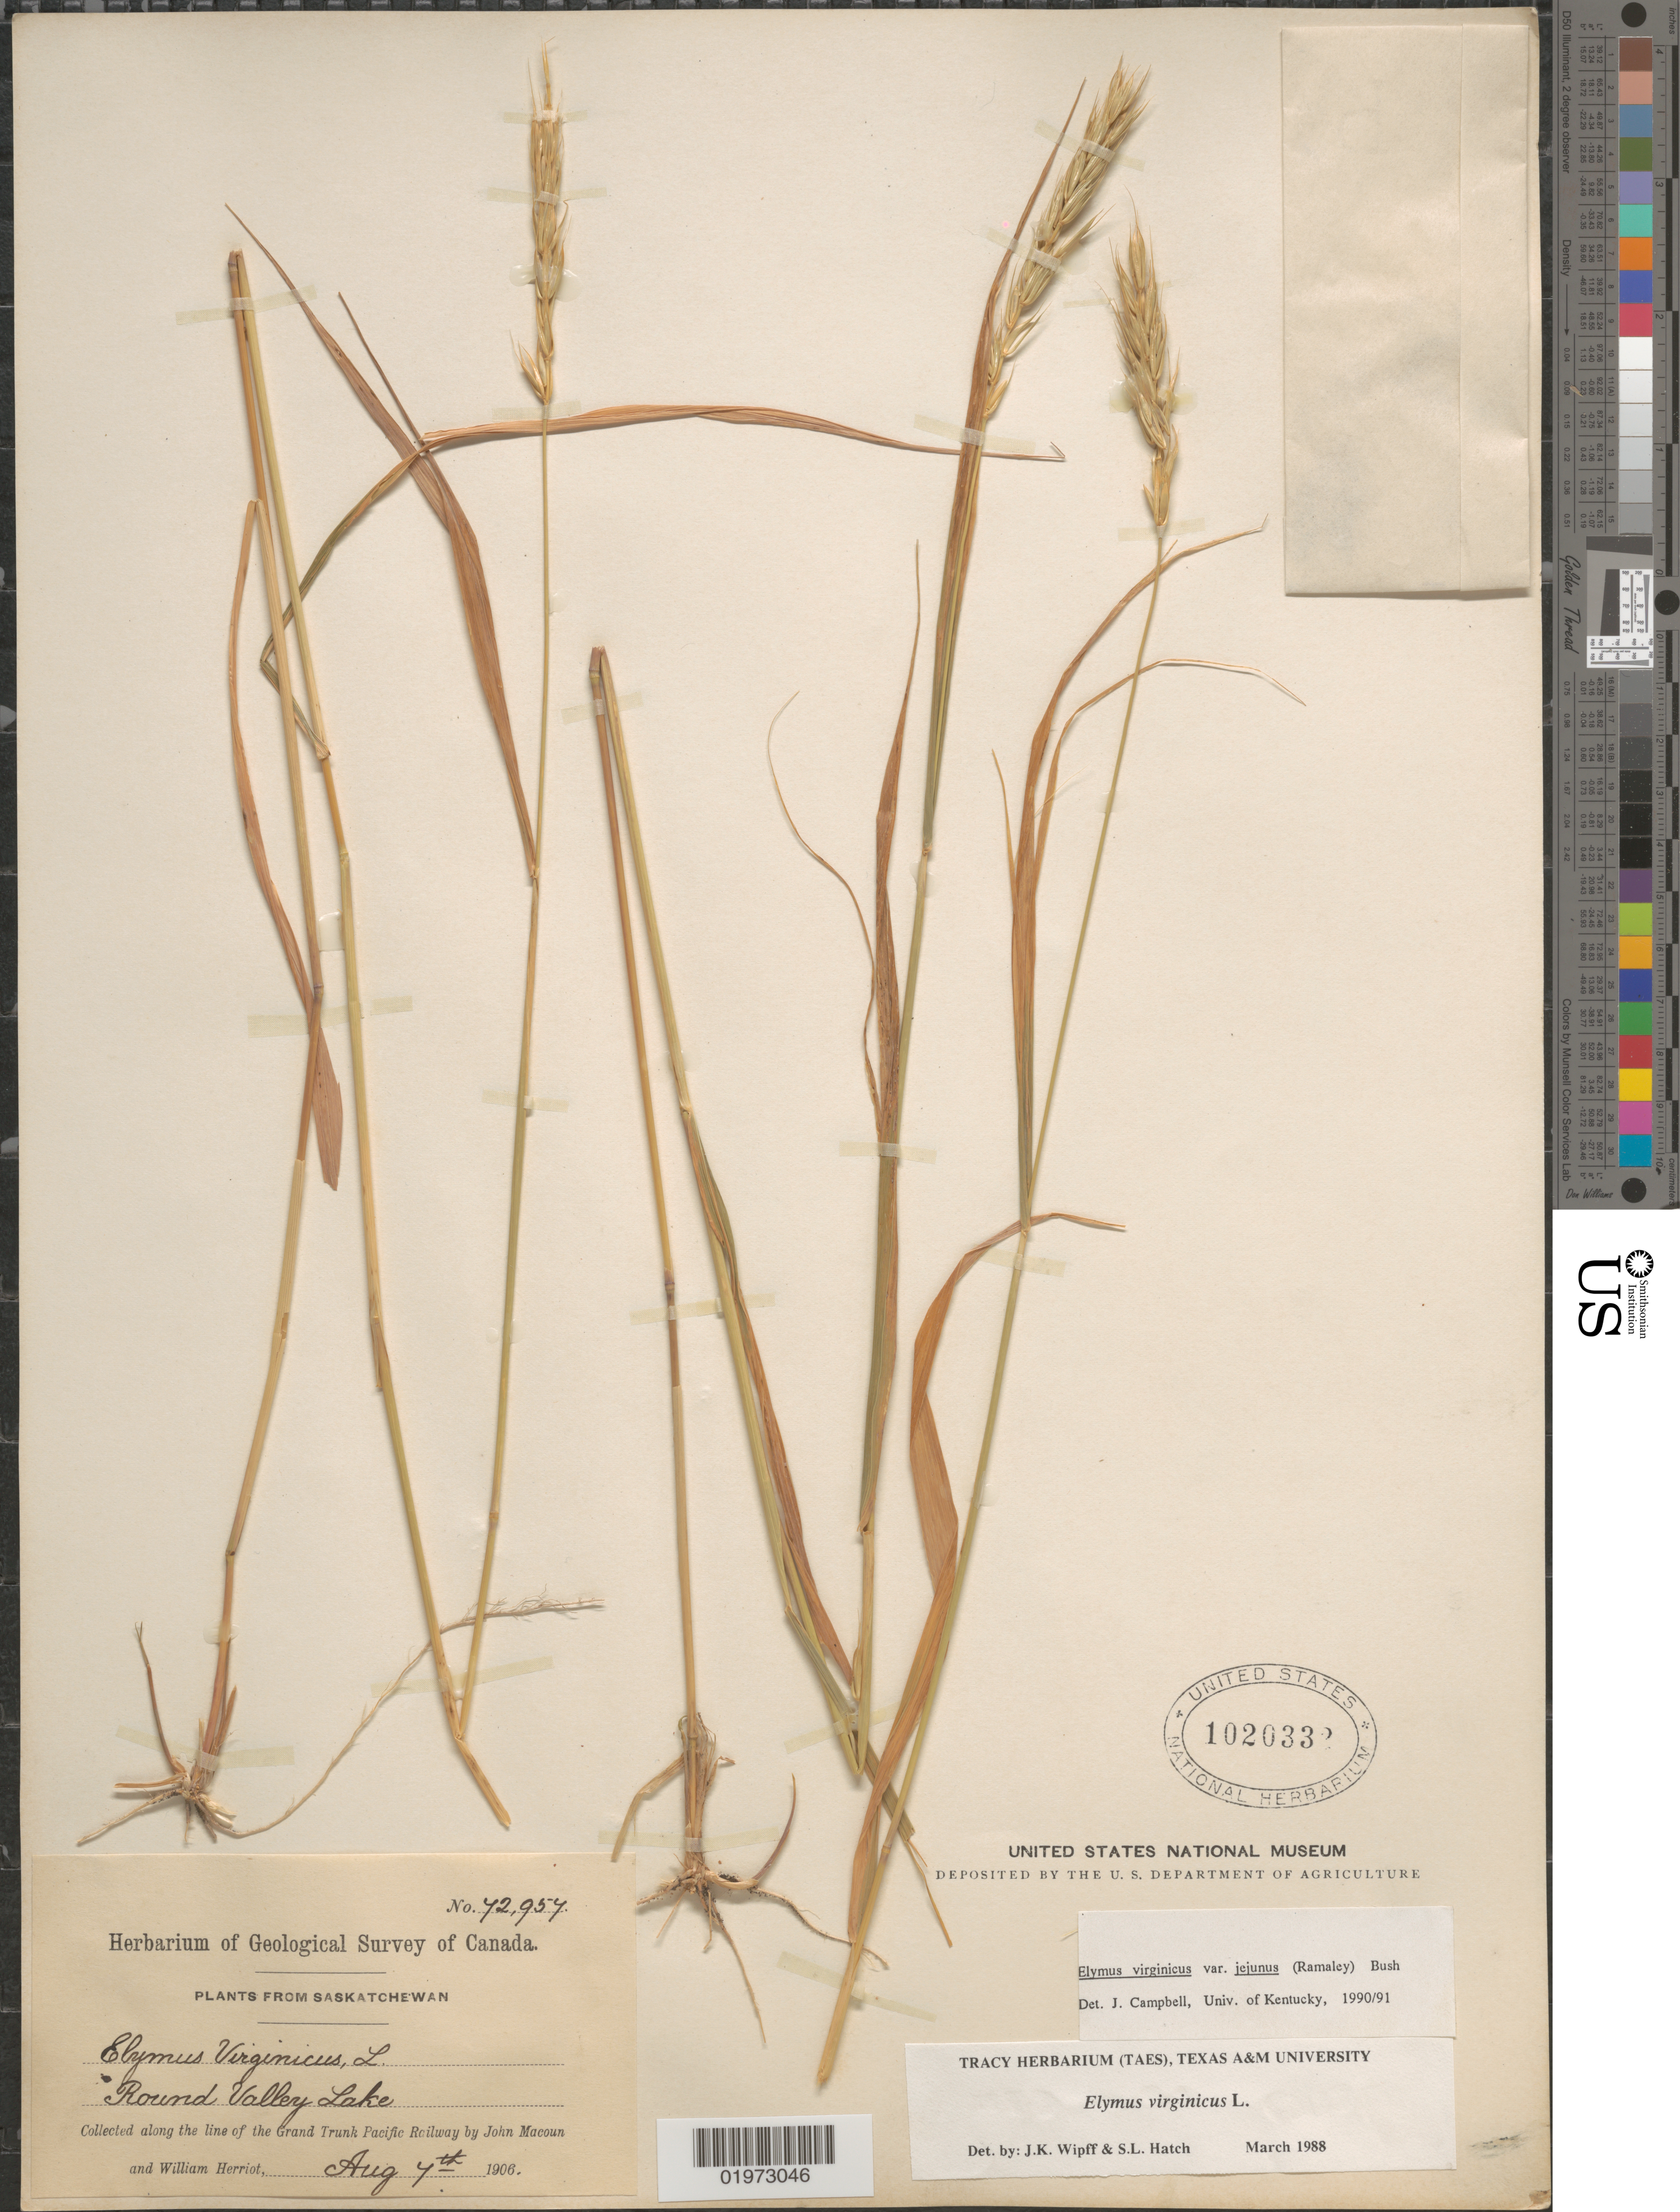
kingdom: Plantae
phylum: Tracheophyta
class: Liliopsida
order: Poales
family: Poaceae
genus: Elymus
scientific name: Elymus virginicus var. virginicus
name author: L.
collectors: J. Macoun & W. Herriot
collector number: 72957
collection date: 1906-08-07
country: Canada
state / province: Saskatchewan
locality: Geological Survey of Canada. Round Valley Lake. Along the line of the Grand Trunk Pacific Railway.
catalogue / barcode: US 1020332